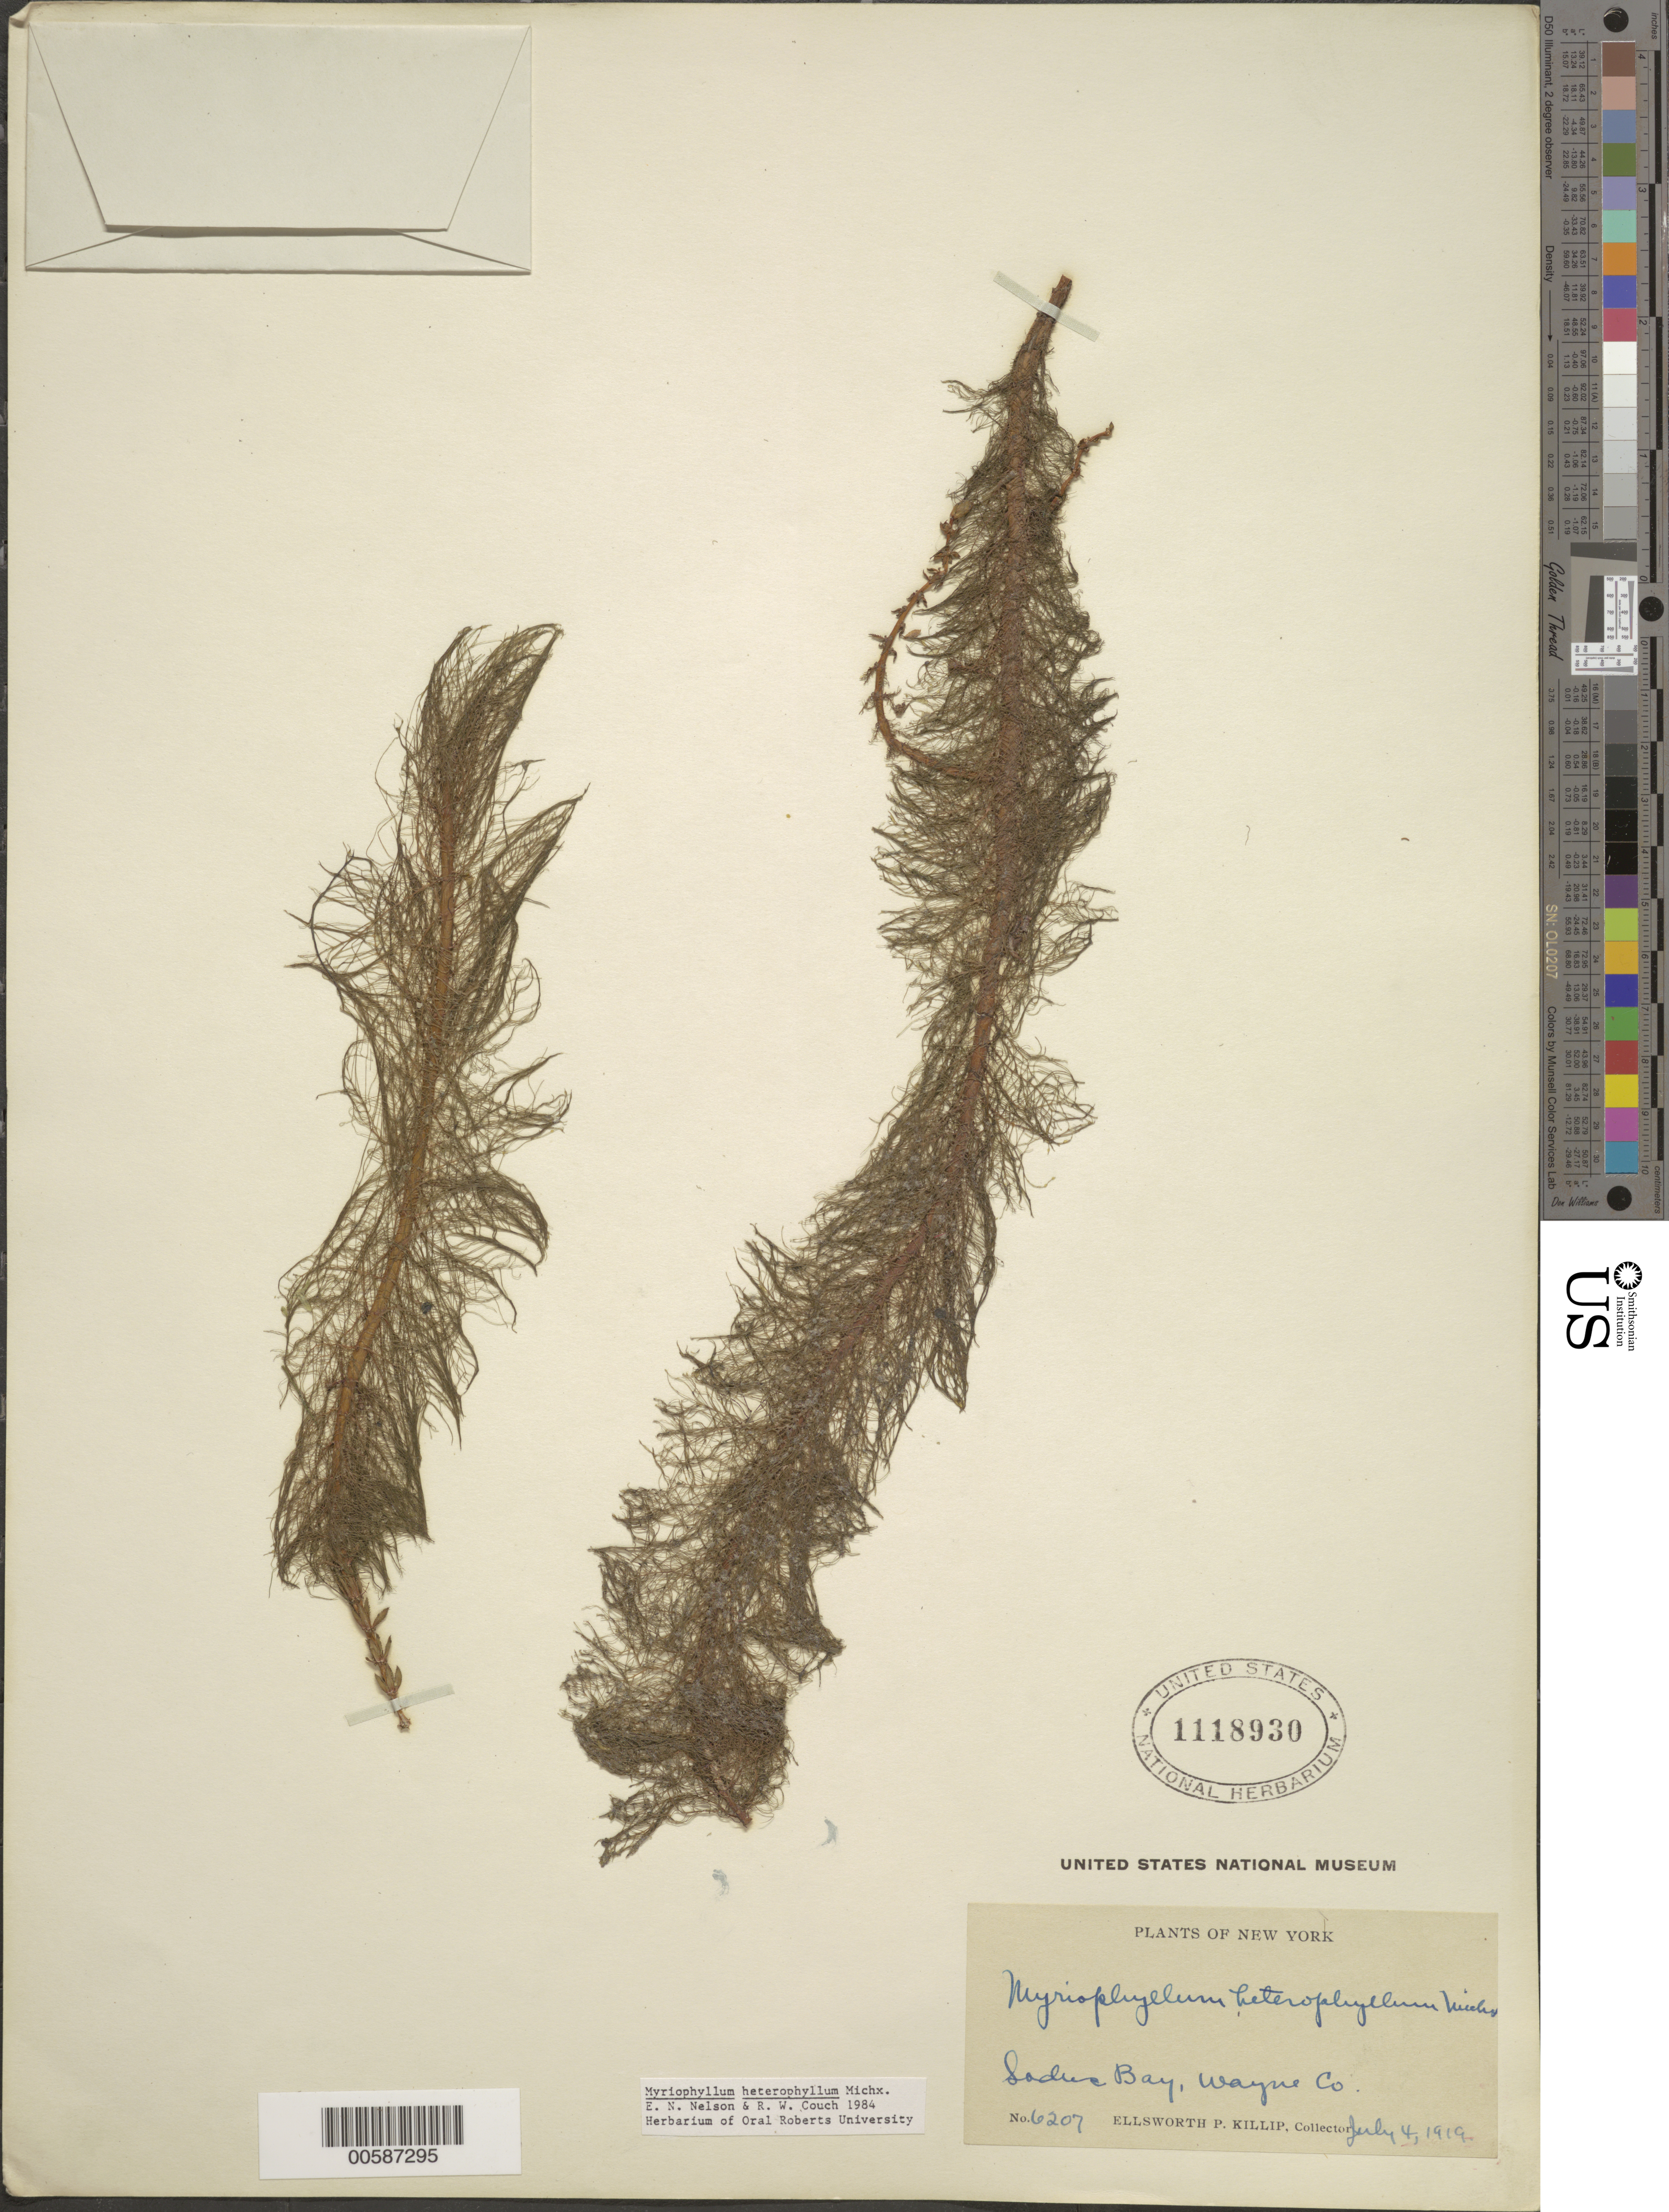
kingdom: Plantae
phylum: Tracheophyta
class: Magnoliopsida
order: Saxifragales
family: Haloragaceae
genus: Myriophyllum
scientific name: Myriophyllum heterophyllum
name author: Michx.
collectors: E. P. Killip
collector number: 6207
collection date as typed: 04 Jul 1919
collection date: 1919-07-04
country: United States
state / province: New York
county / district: Wayne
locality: Sodus Bay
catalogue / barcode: US 118930